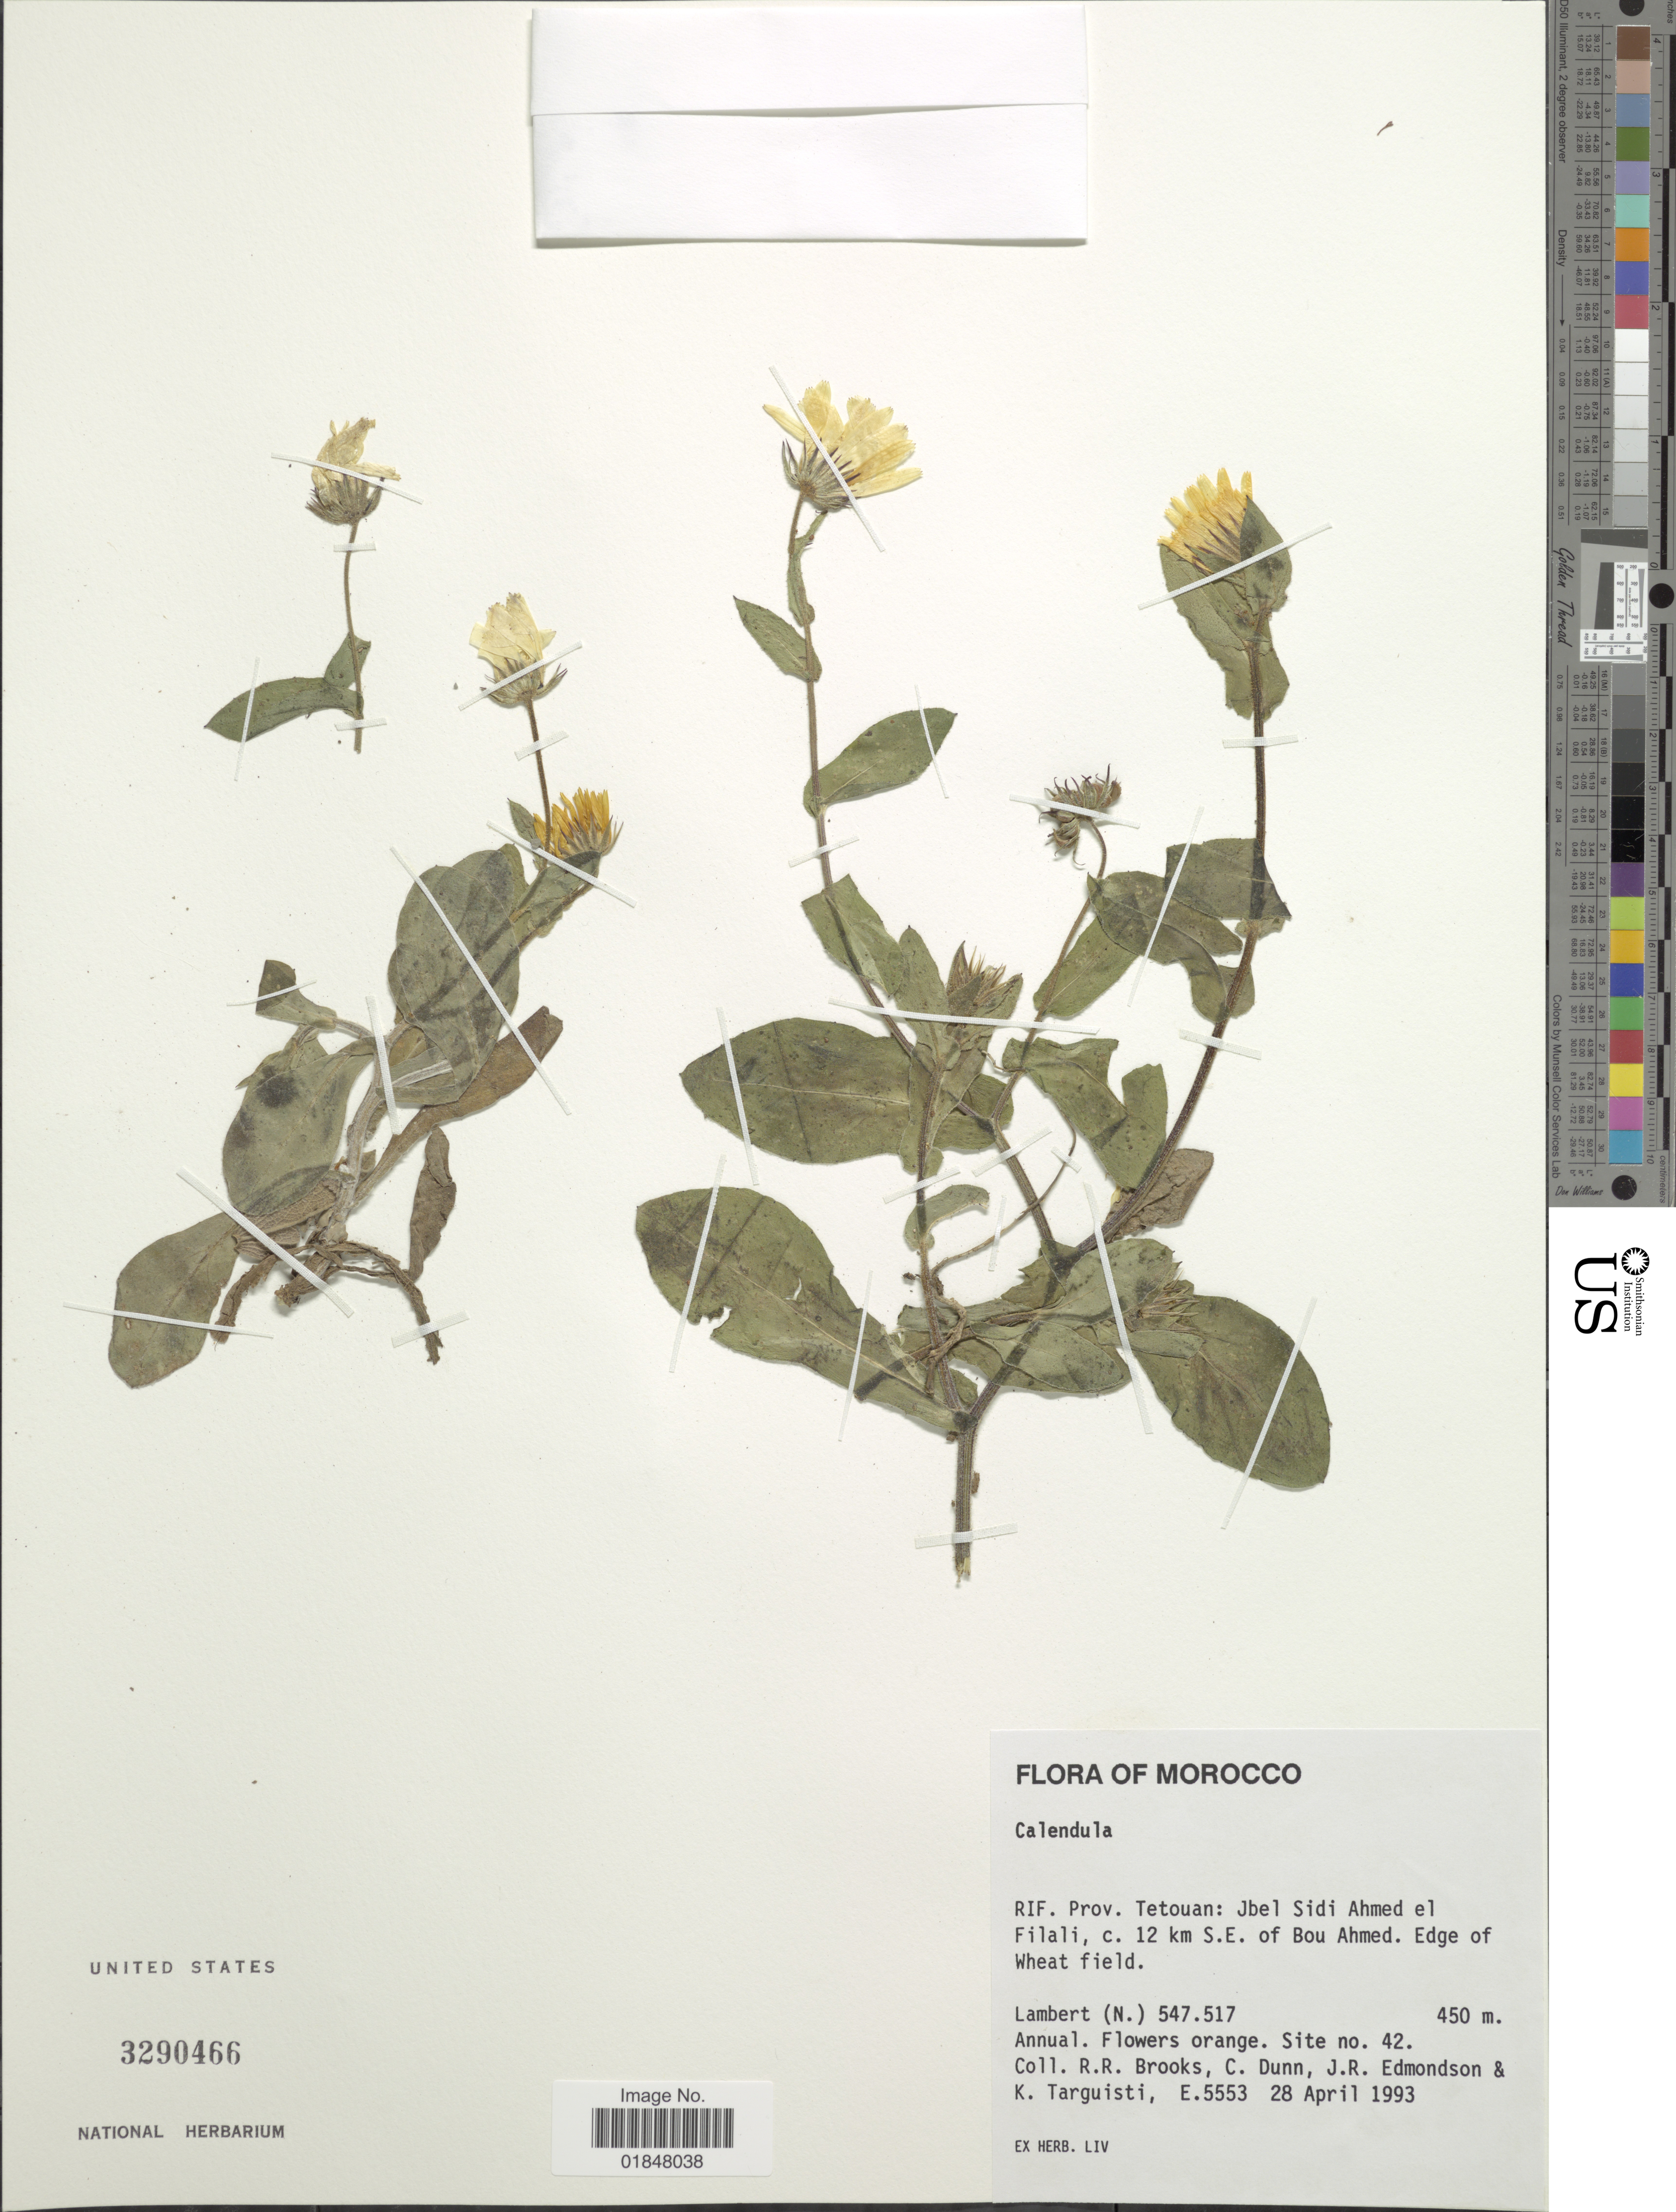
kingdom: Plantae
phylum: Tracheophyta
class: Magnoliopsida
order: Asterales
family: Asteraceae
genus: Calendula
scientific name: Calendula sp.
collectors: R. Brooks, C. Dunn, J. R. Edmondson & K. Targuisti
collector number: E5553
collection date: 1993-04-28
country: Morocco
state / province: Tanger-Tétouan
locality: RIF. Prov. Tetouan: Jbel Sidi Ahmed el Filali, c. 12 km S.E. of Bou Ahmed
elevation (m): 450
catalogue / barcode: US 3290466